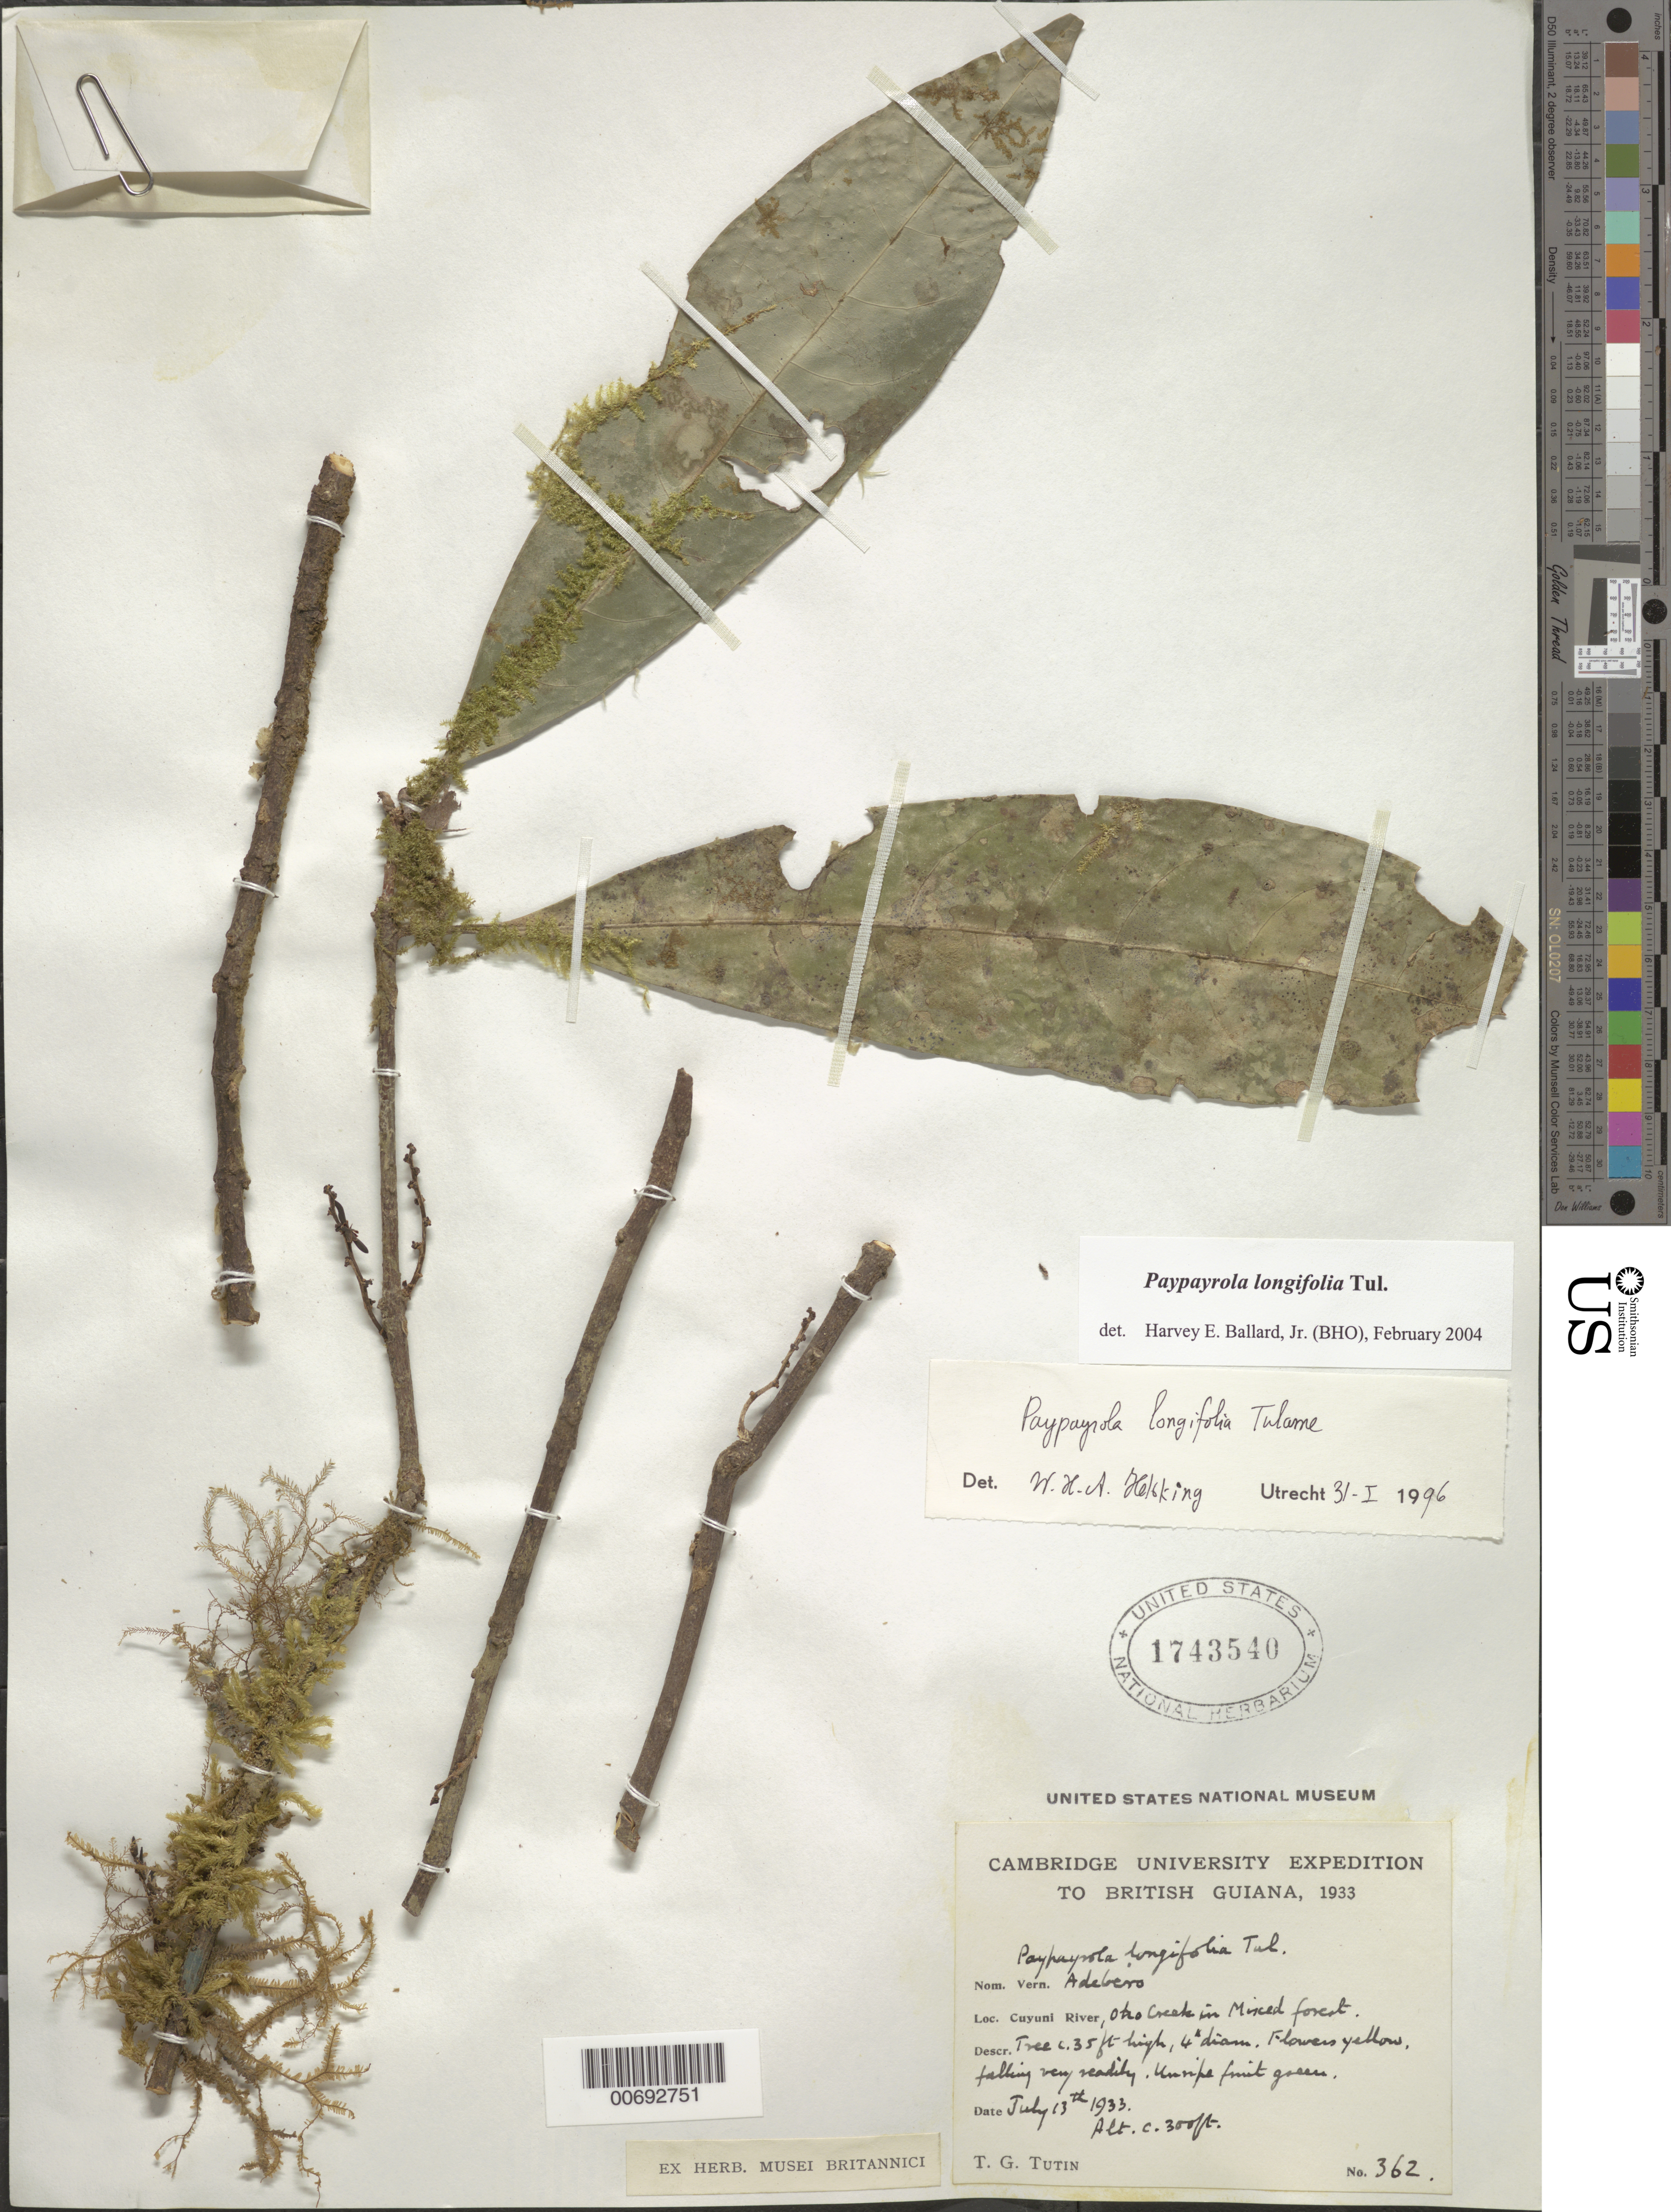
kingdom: Plantae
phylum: Tracheophyta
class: Magnoliopsida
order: Malpighiales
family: Violaceae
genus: Paypayrola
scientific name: Paypayrola longifolia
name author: Tul.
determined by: Ballard, Harvey E.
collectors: T. G. Tutin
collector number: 362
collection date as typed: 13-Jul-33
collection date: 1933-07-13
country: Guyana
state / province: Cuyuni-Mazaruni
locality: Oko Creek, Cuyuni R.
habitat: Mixed forest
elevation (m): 91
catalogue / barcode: US 1743540